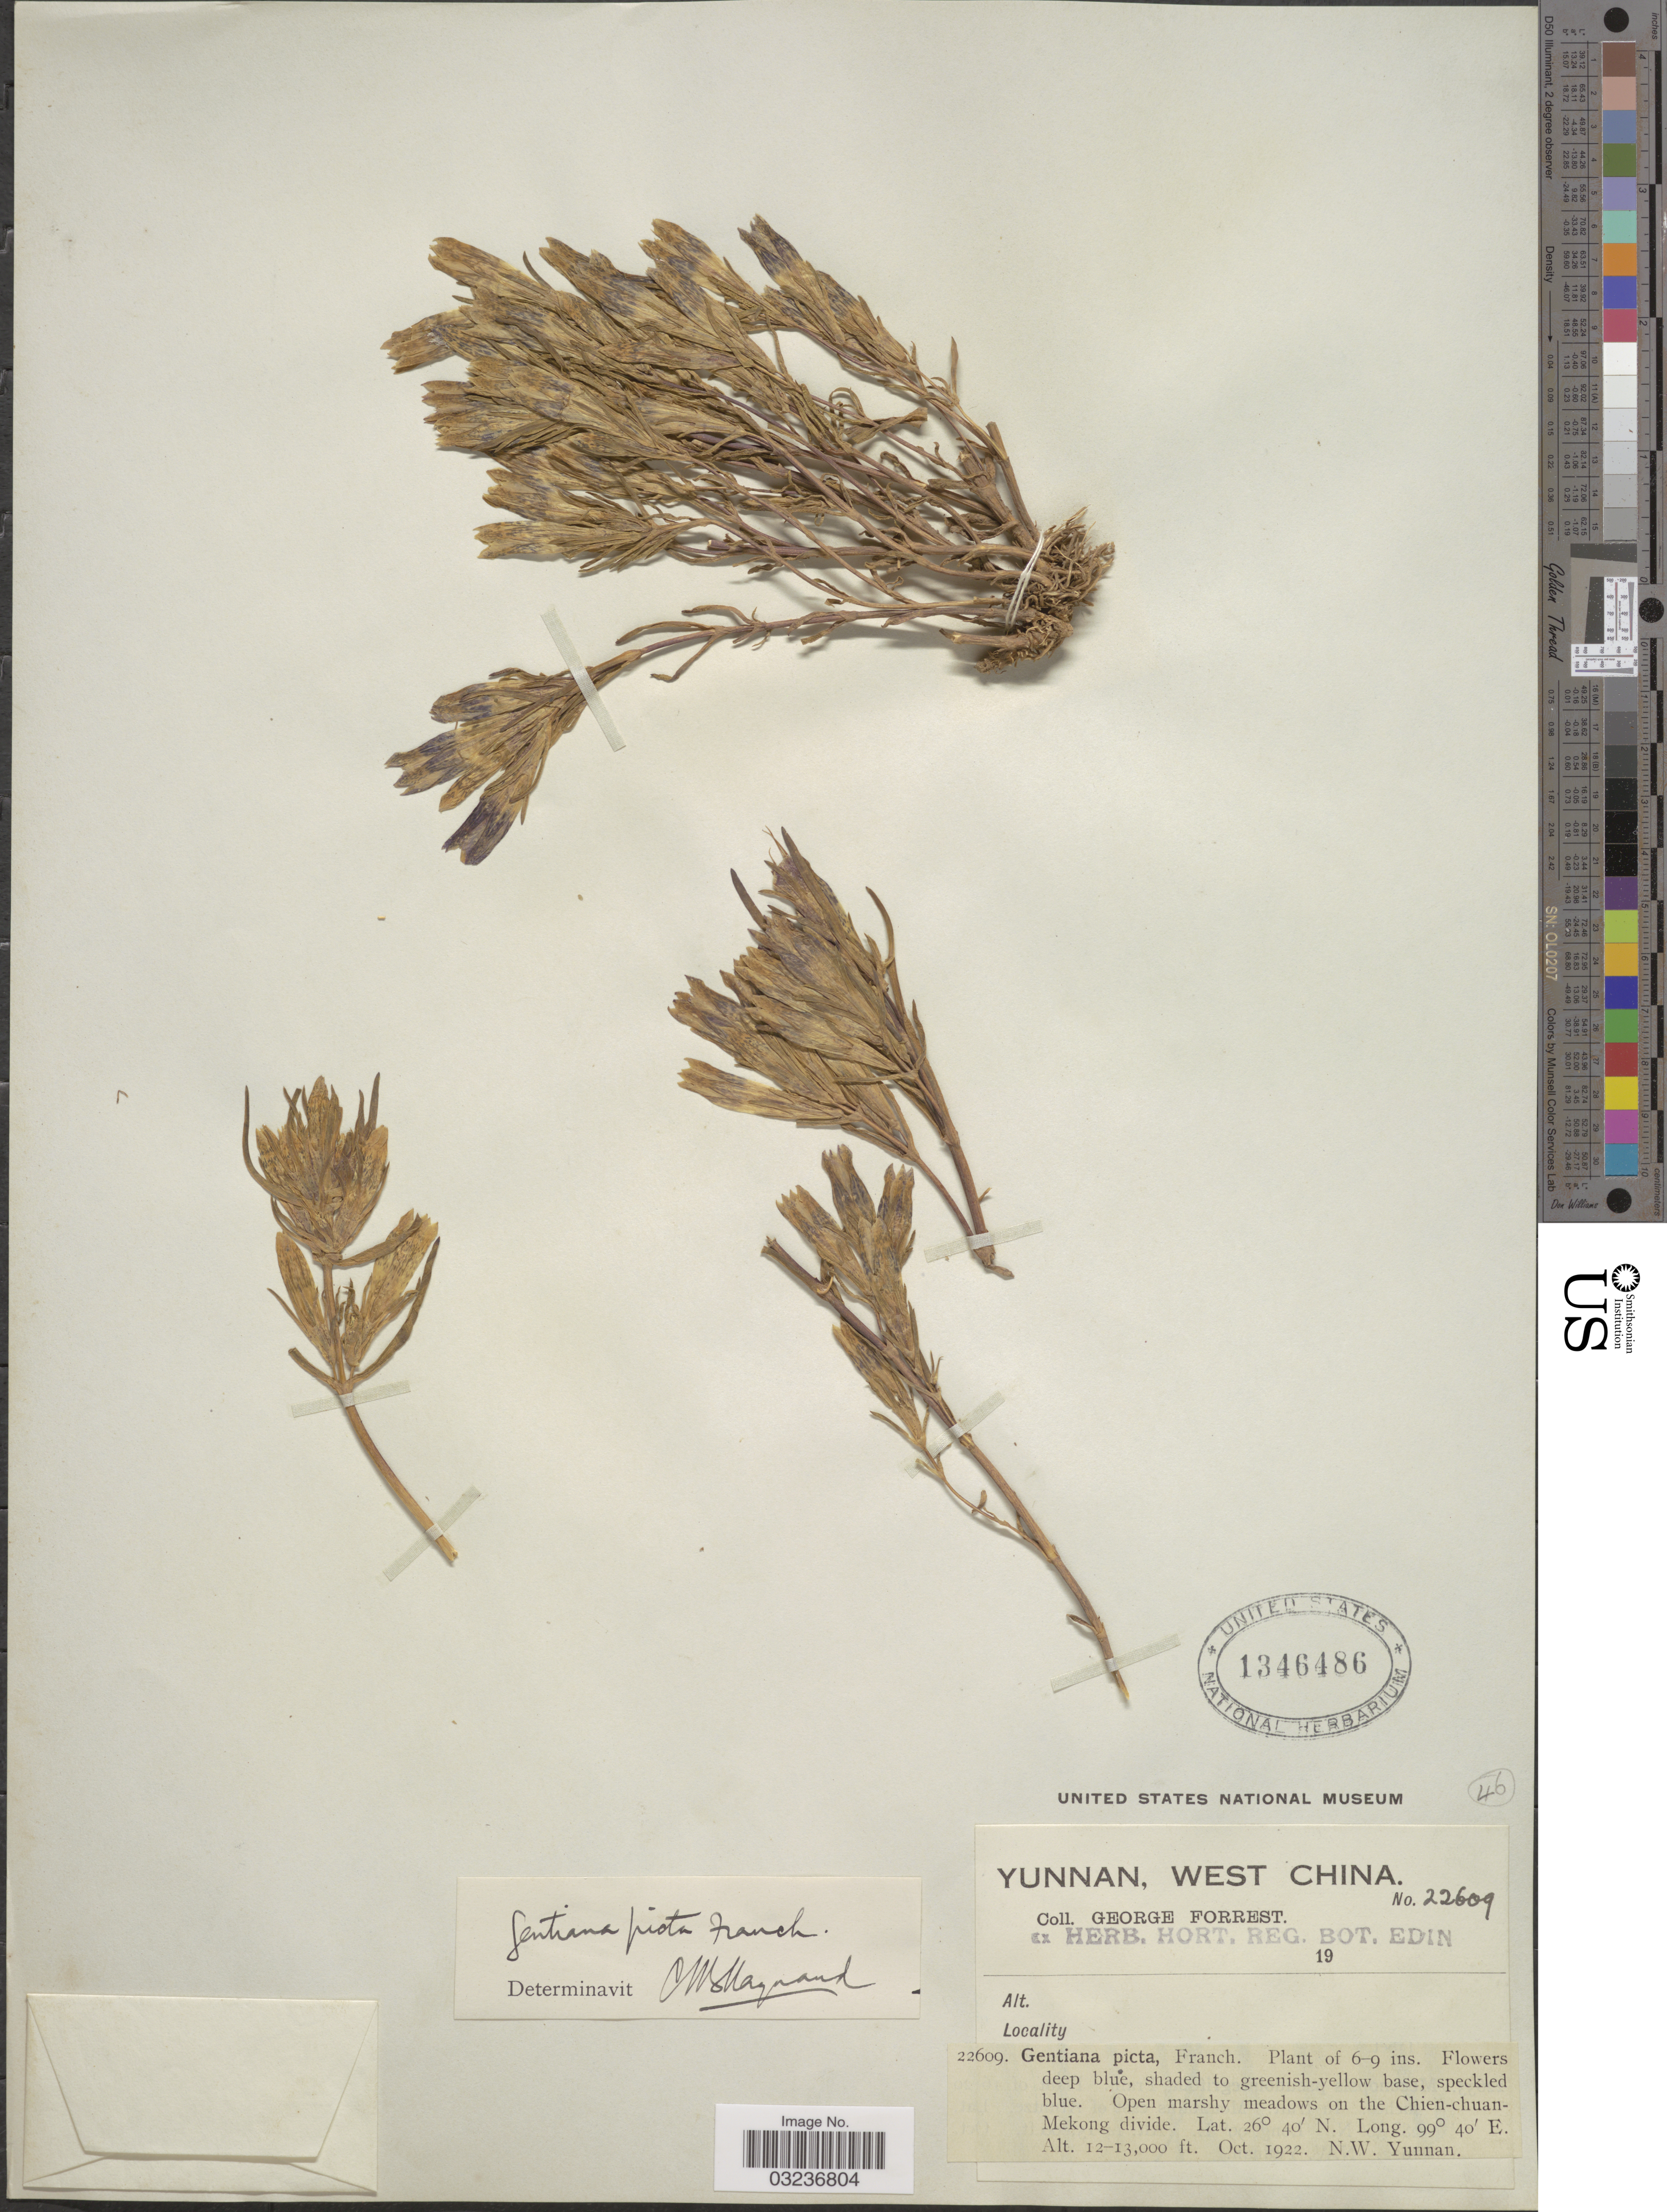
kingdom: Plantae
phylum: Tracheophyta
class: Magnoliopsida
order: Gentianales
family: Gentianaceae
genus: Gentiana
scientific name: Gentiana picta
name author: Franch. ex Hemsl.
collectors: G. Forrest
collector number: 22609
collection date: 1922-10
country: China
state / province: Yunnan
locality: Yunnan, West China, Open marshy meadows on the Chien-chuan-Mekong divide, N.W. Yunnan.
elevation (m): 3658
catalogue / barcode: US 1346486